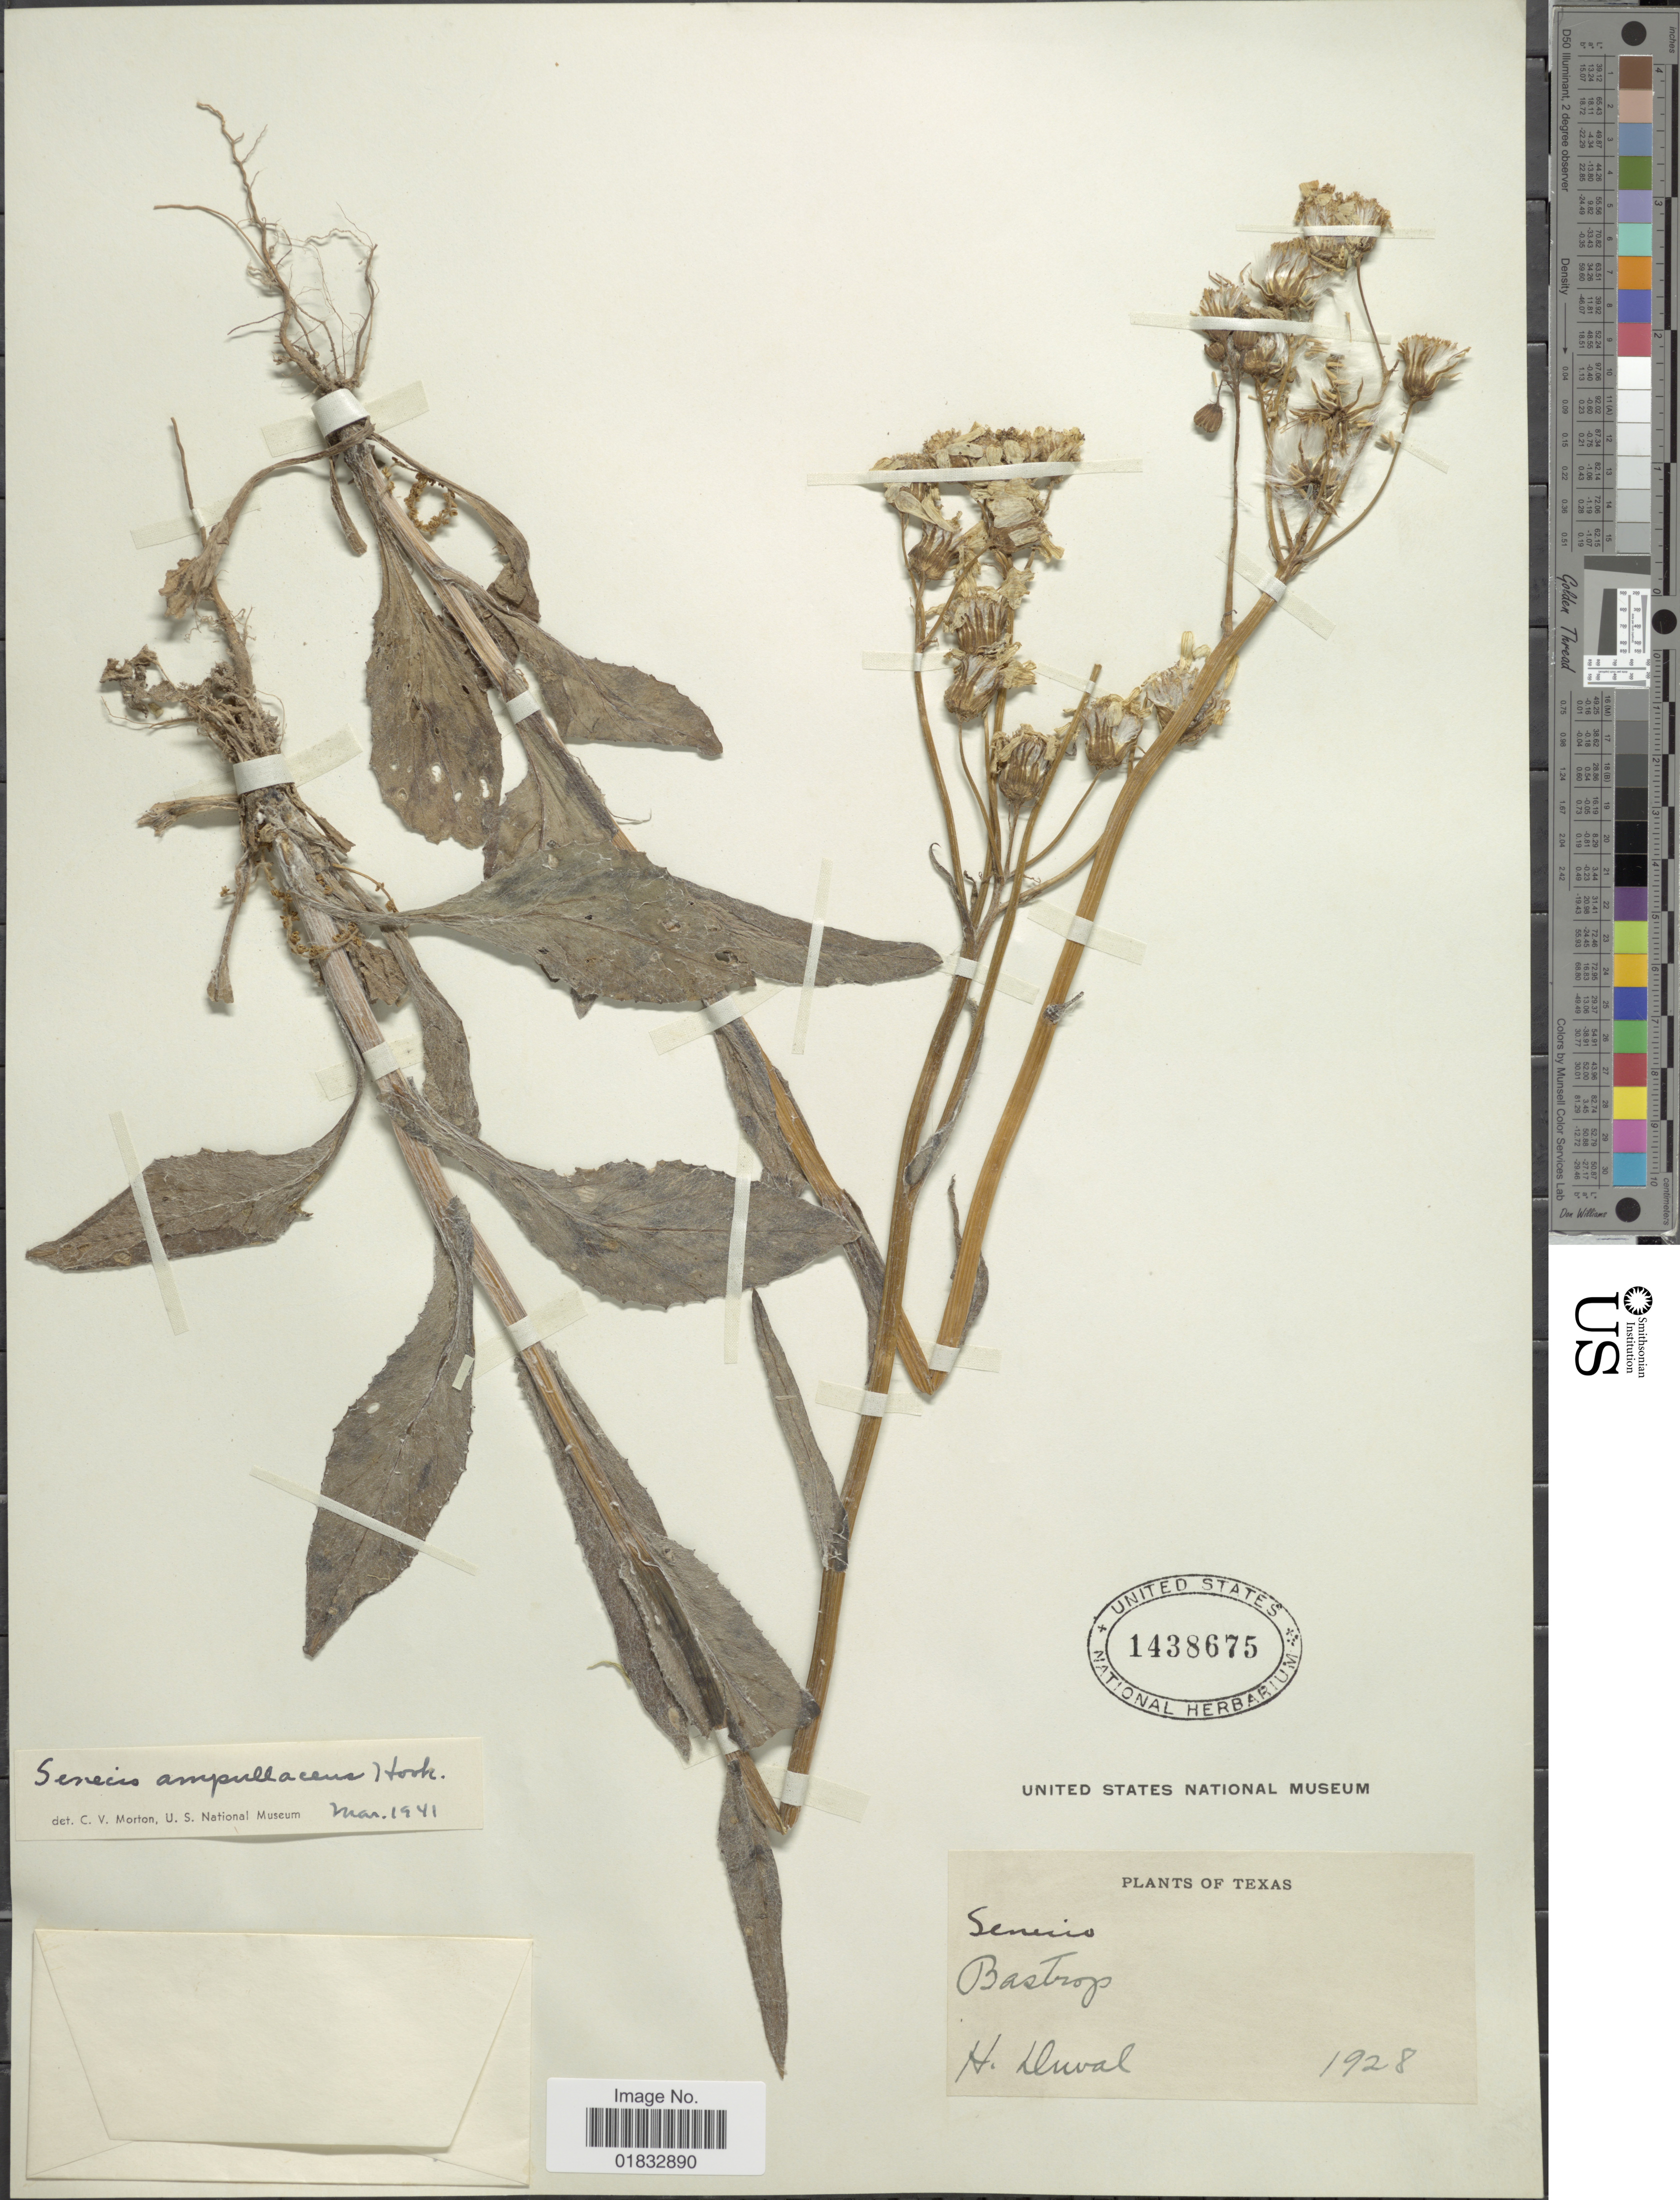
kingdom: Plantae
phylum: Tracheophyta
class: Magnoliopsida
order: Asterales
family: Asteraceae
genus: Senecio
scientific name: Senecio ampullaceus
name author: Hook.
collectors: H. Duval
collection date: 1928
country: United States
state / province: Texas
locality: Bastrop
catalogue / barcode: US 1438675